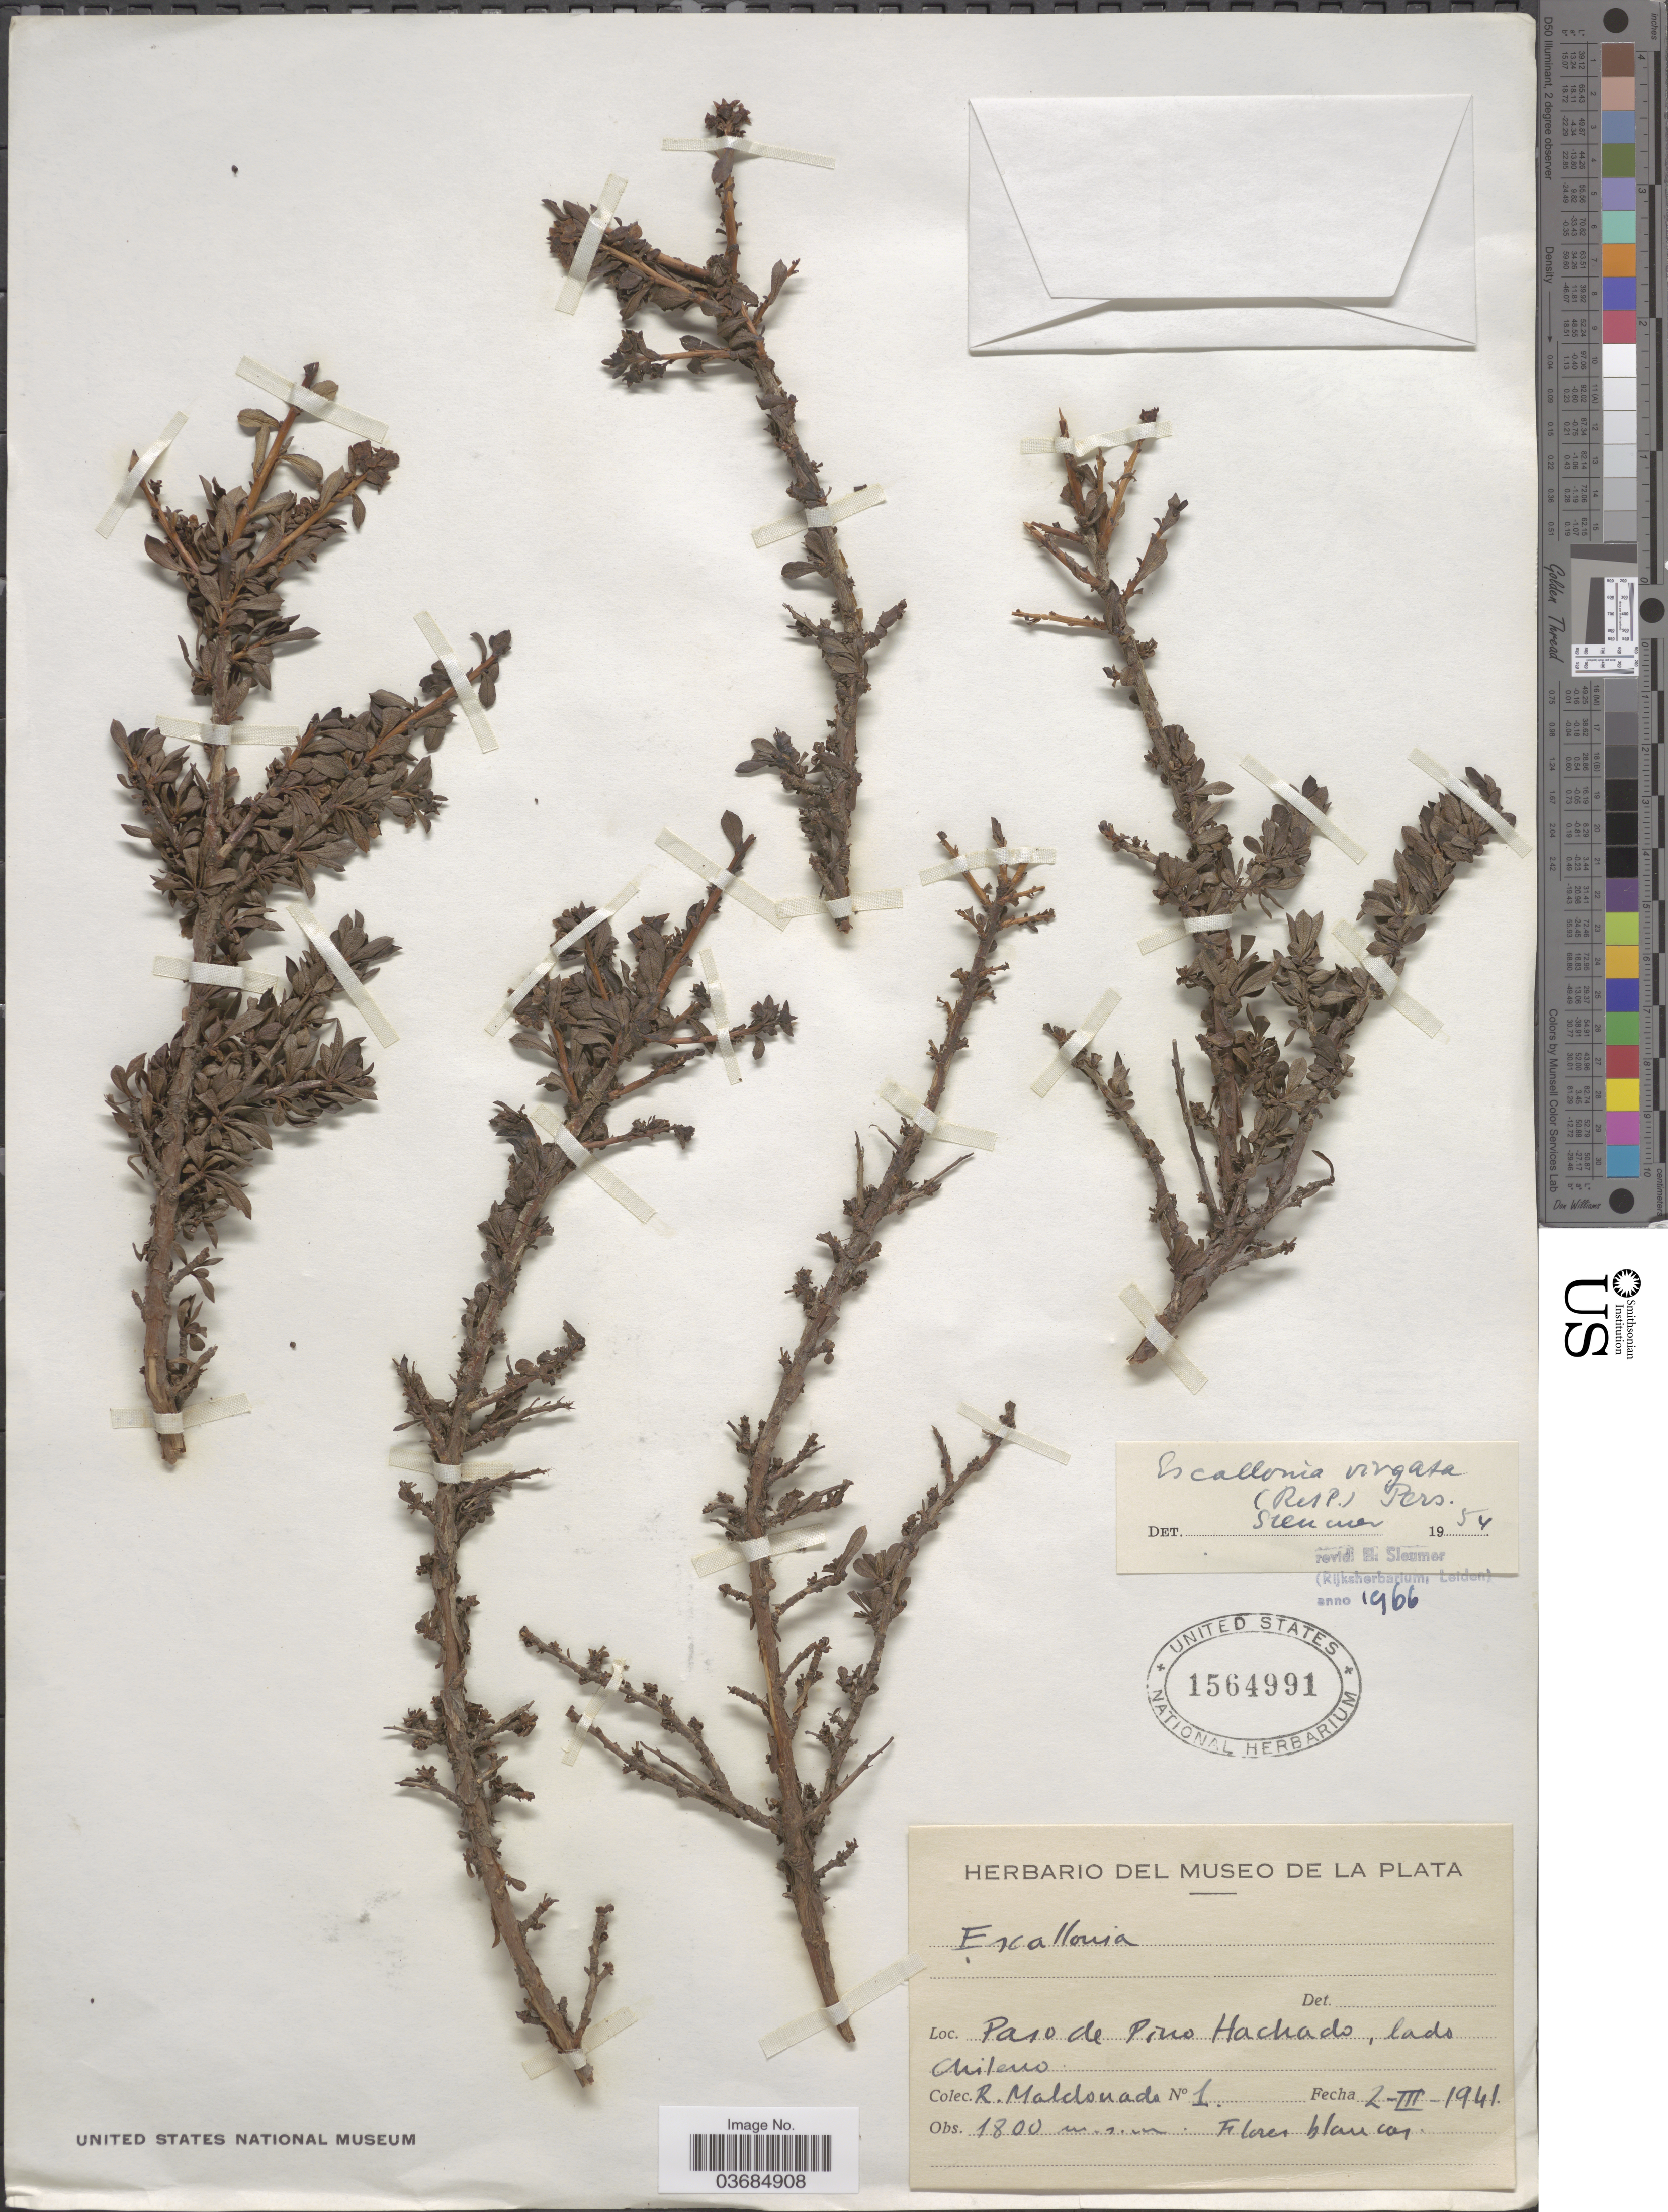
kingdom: Plantae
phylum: Tracheophyta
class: Magnoliopsida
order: Escalloniales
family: Escalloniaceae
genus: Escallonia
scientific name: Escallonia virgata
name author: (Ruiz & Pav.) Pers.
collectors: R. Maldonado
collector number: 1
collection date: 1941-03-02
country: Chile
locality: Paso de Pino Hachado, lado Chileno.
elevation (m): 1800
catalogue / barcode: US 1564991